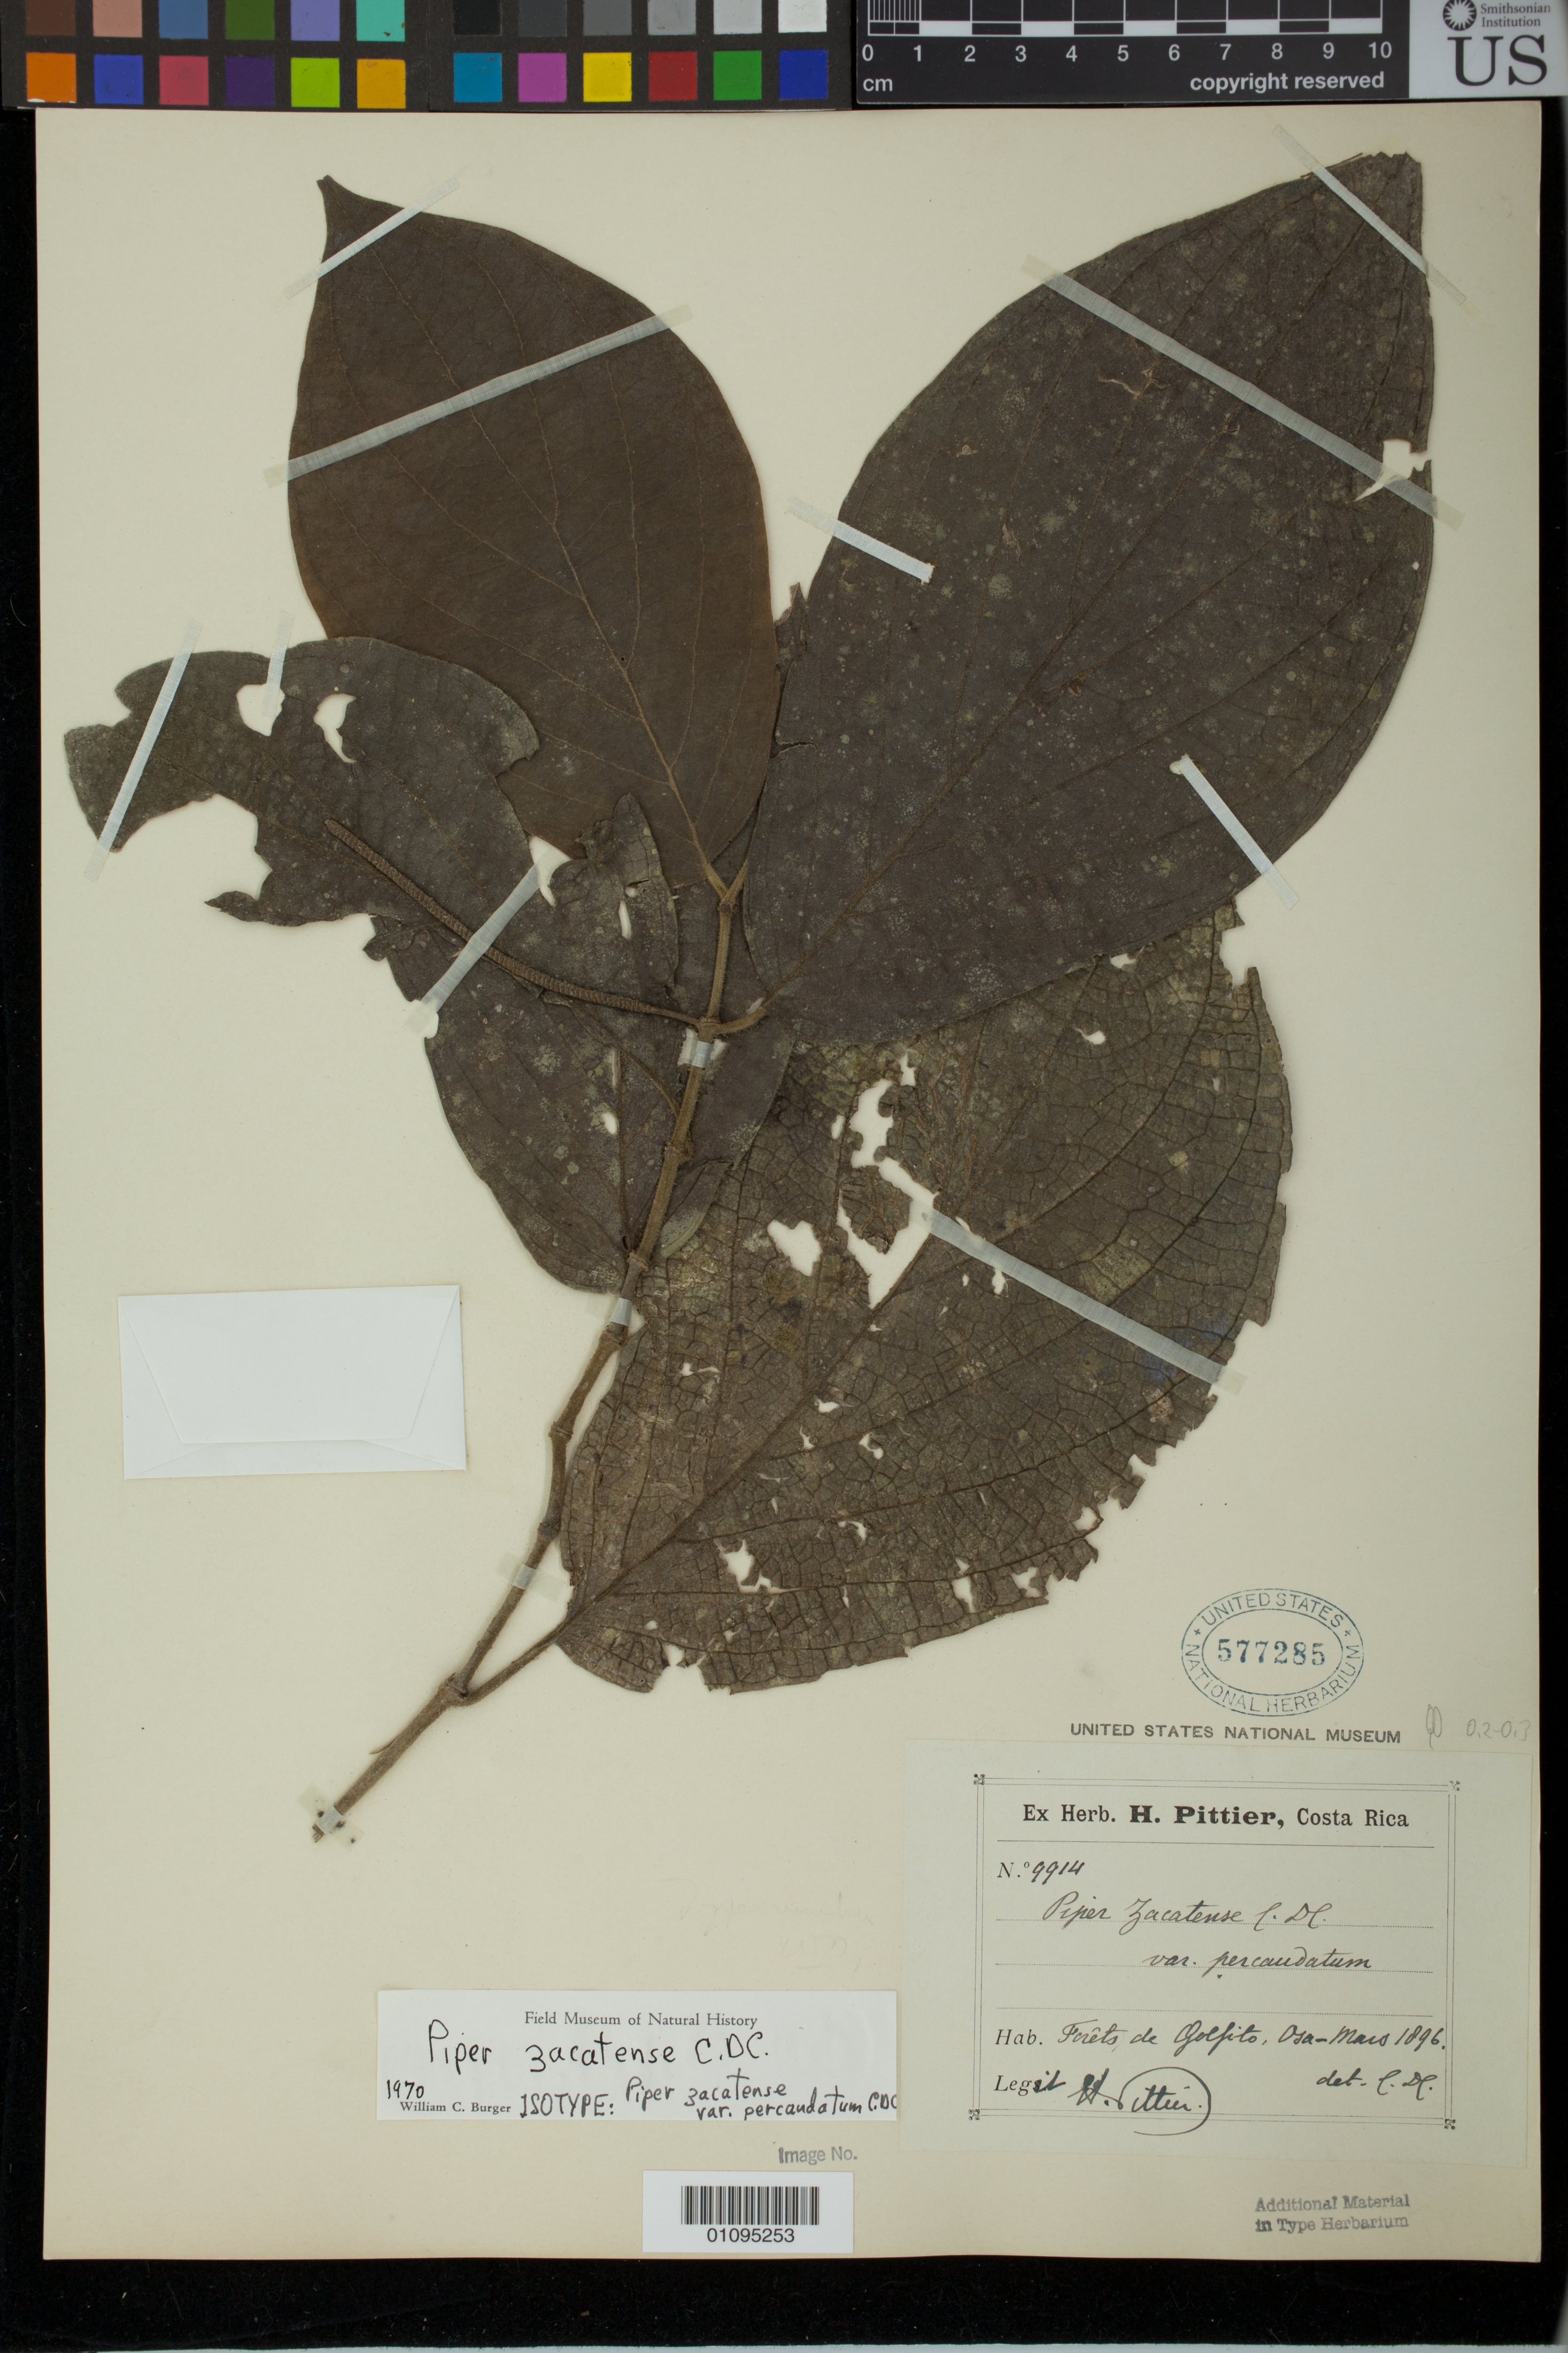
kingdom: Plantae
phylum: Tracheophyta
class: Magnoliopsida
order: Piperales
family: Piperaceae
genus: Piper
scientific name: Piper zacatense var. percaudatum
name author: C. DC. in Pittier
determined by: Candolle, A. C. P. de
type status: Isotype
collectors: H. F. Pittier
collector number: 9914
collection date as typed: Mar 1896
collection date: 1896-03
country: Costa Rica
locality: Golfito, Golfo Dulce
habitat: Forest.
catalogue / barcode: US 577285